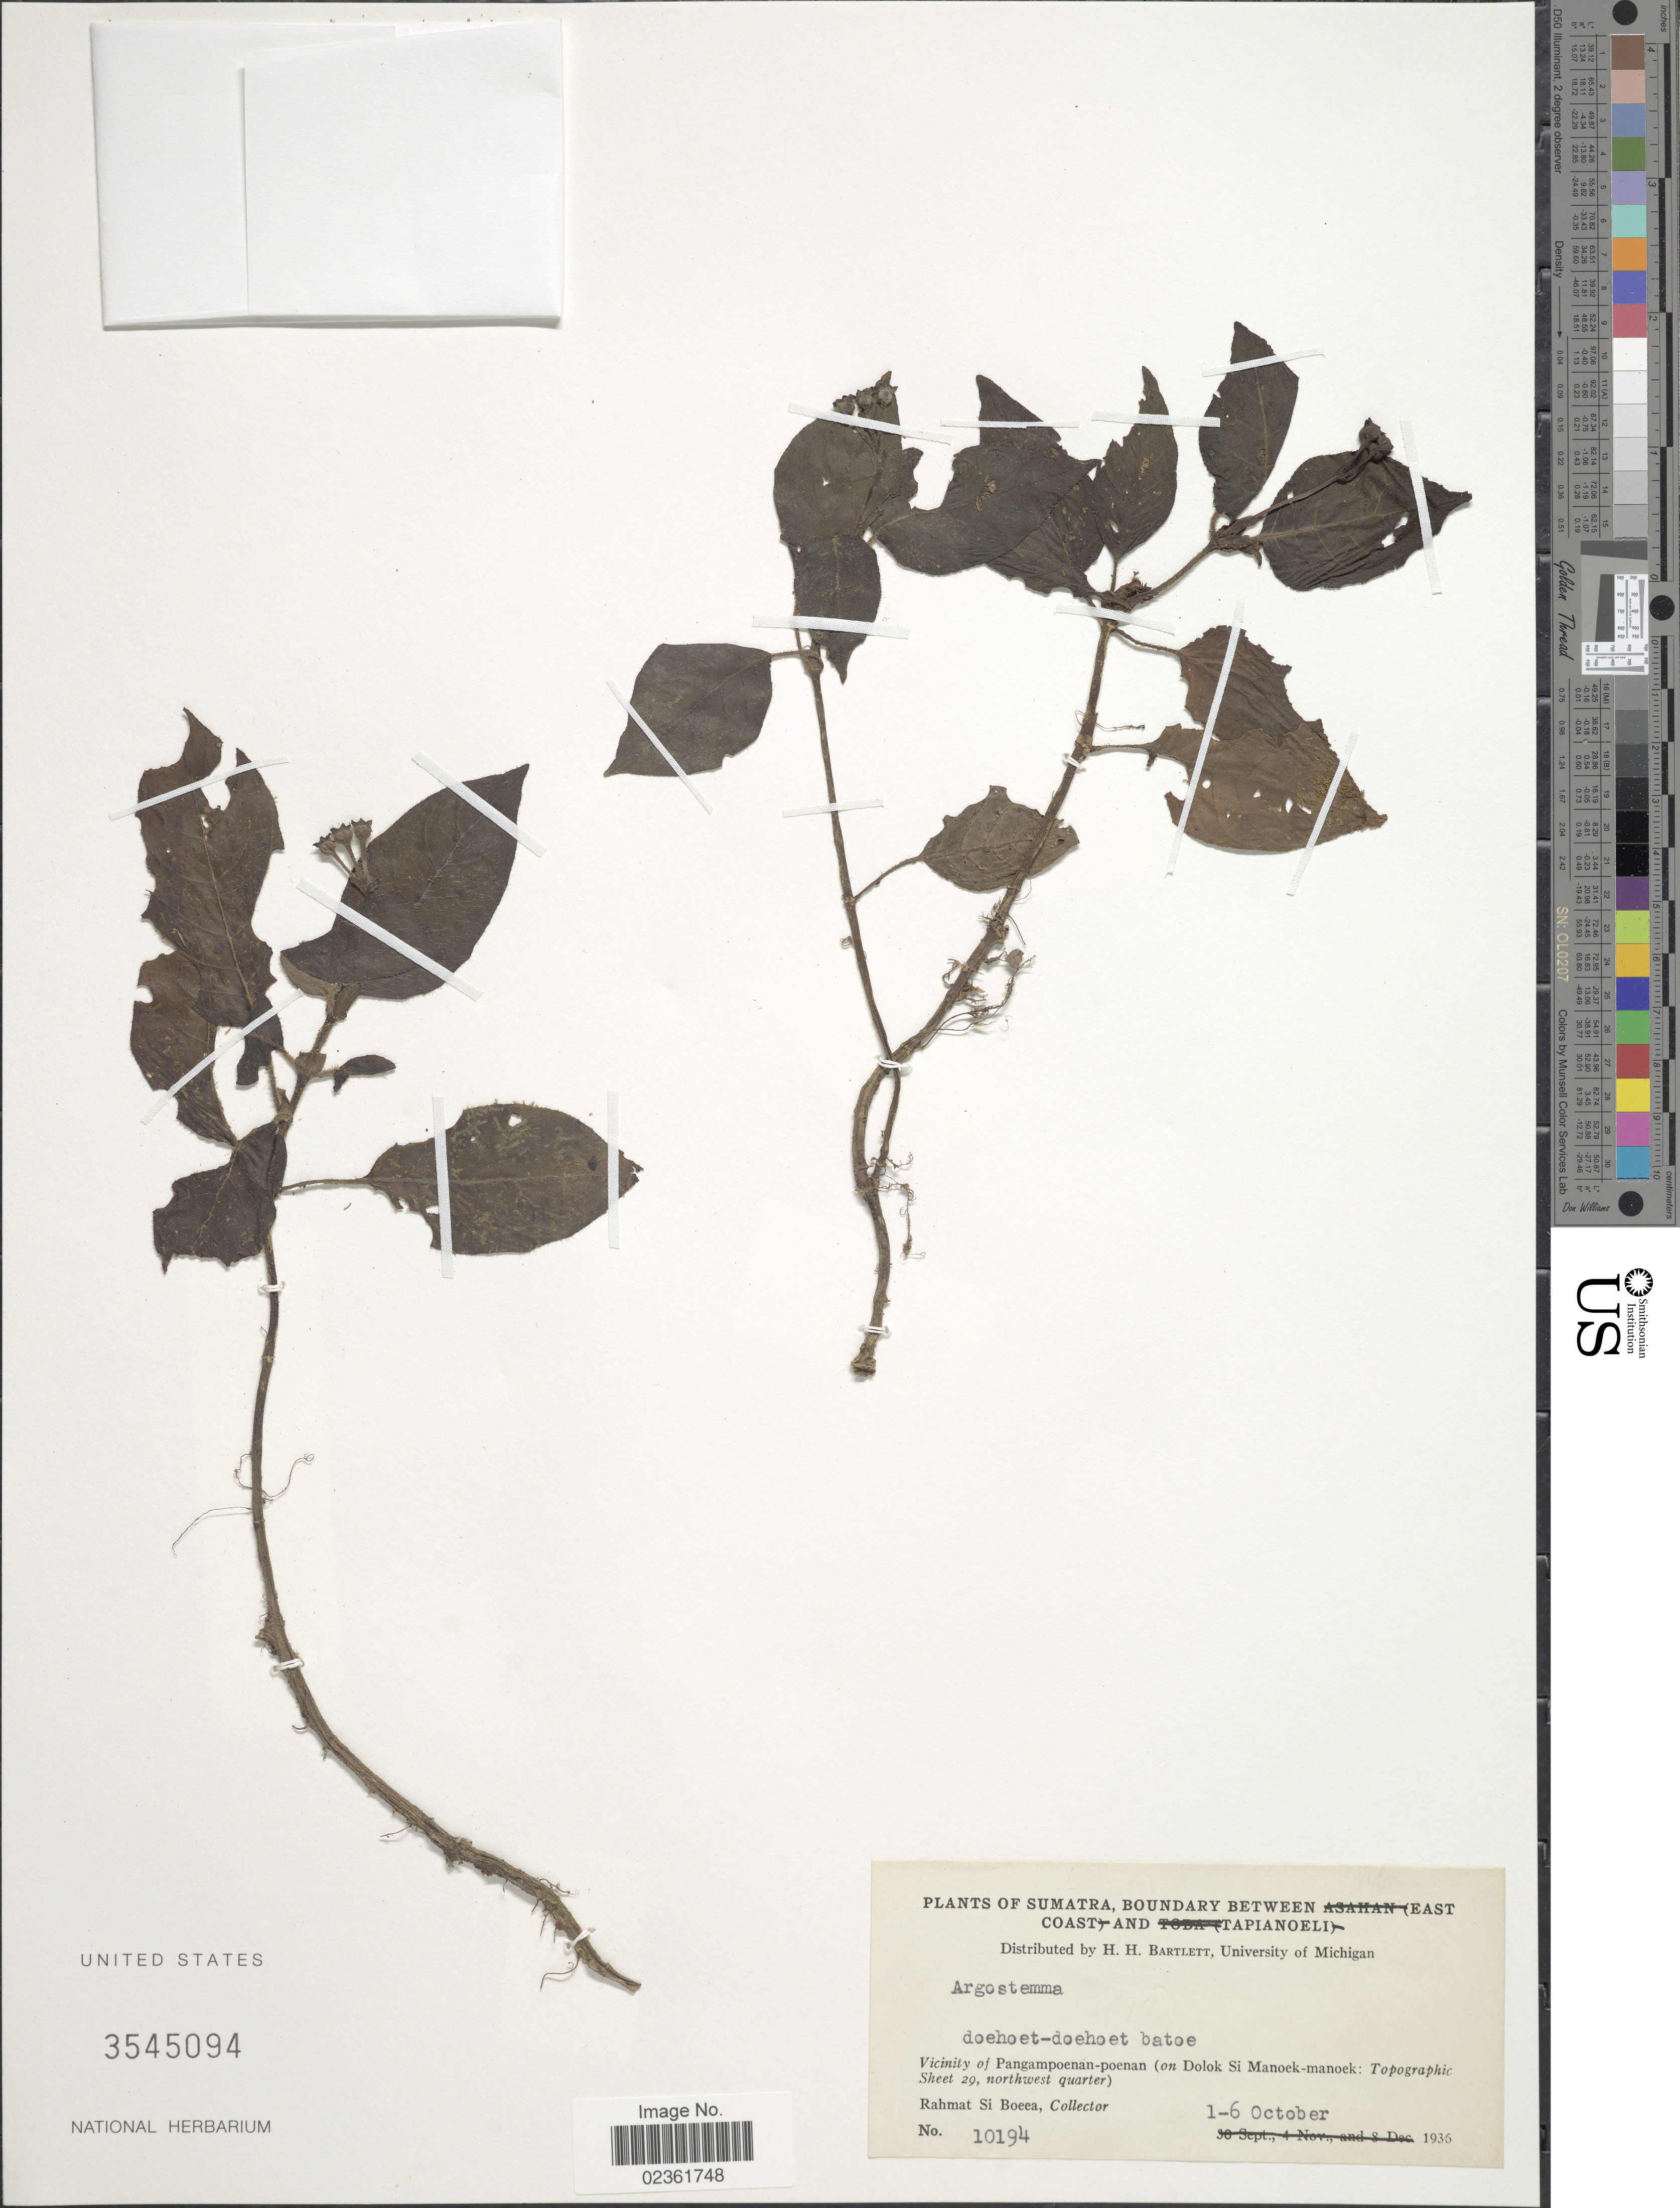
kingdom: Plantae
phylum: Tracheophyta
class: Magnoliopsida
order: Gentianales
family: Rubiaceae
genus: Argostemma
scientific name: Argostemma sp.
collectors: Rahmat Si Boeea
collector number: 10194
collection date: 1936-10-01/1936-10-06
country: Indonesia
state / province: Sumatra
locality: Boundary between East Coast and Tapianoeli, Vicinity of Pangampoenan-poenan (on Dolok Si Manoek-manoeki: Topographic Sheet 29, northwest quarter).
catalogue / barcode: US 3545094